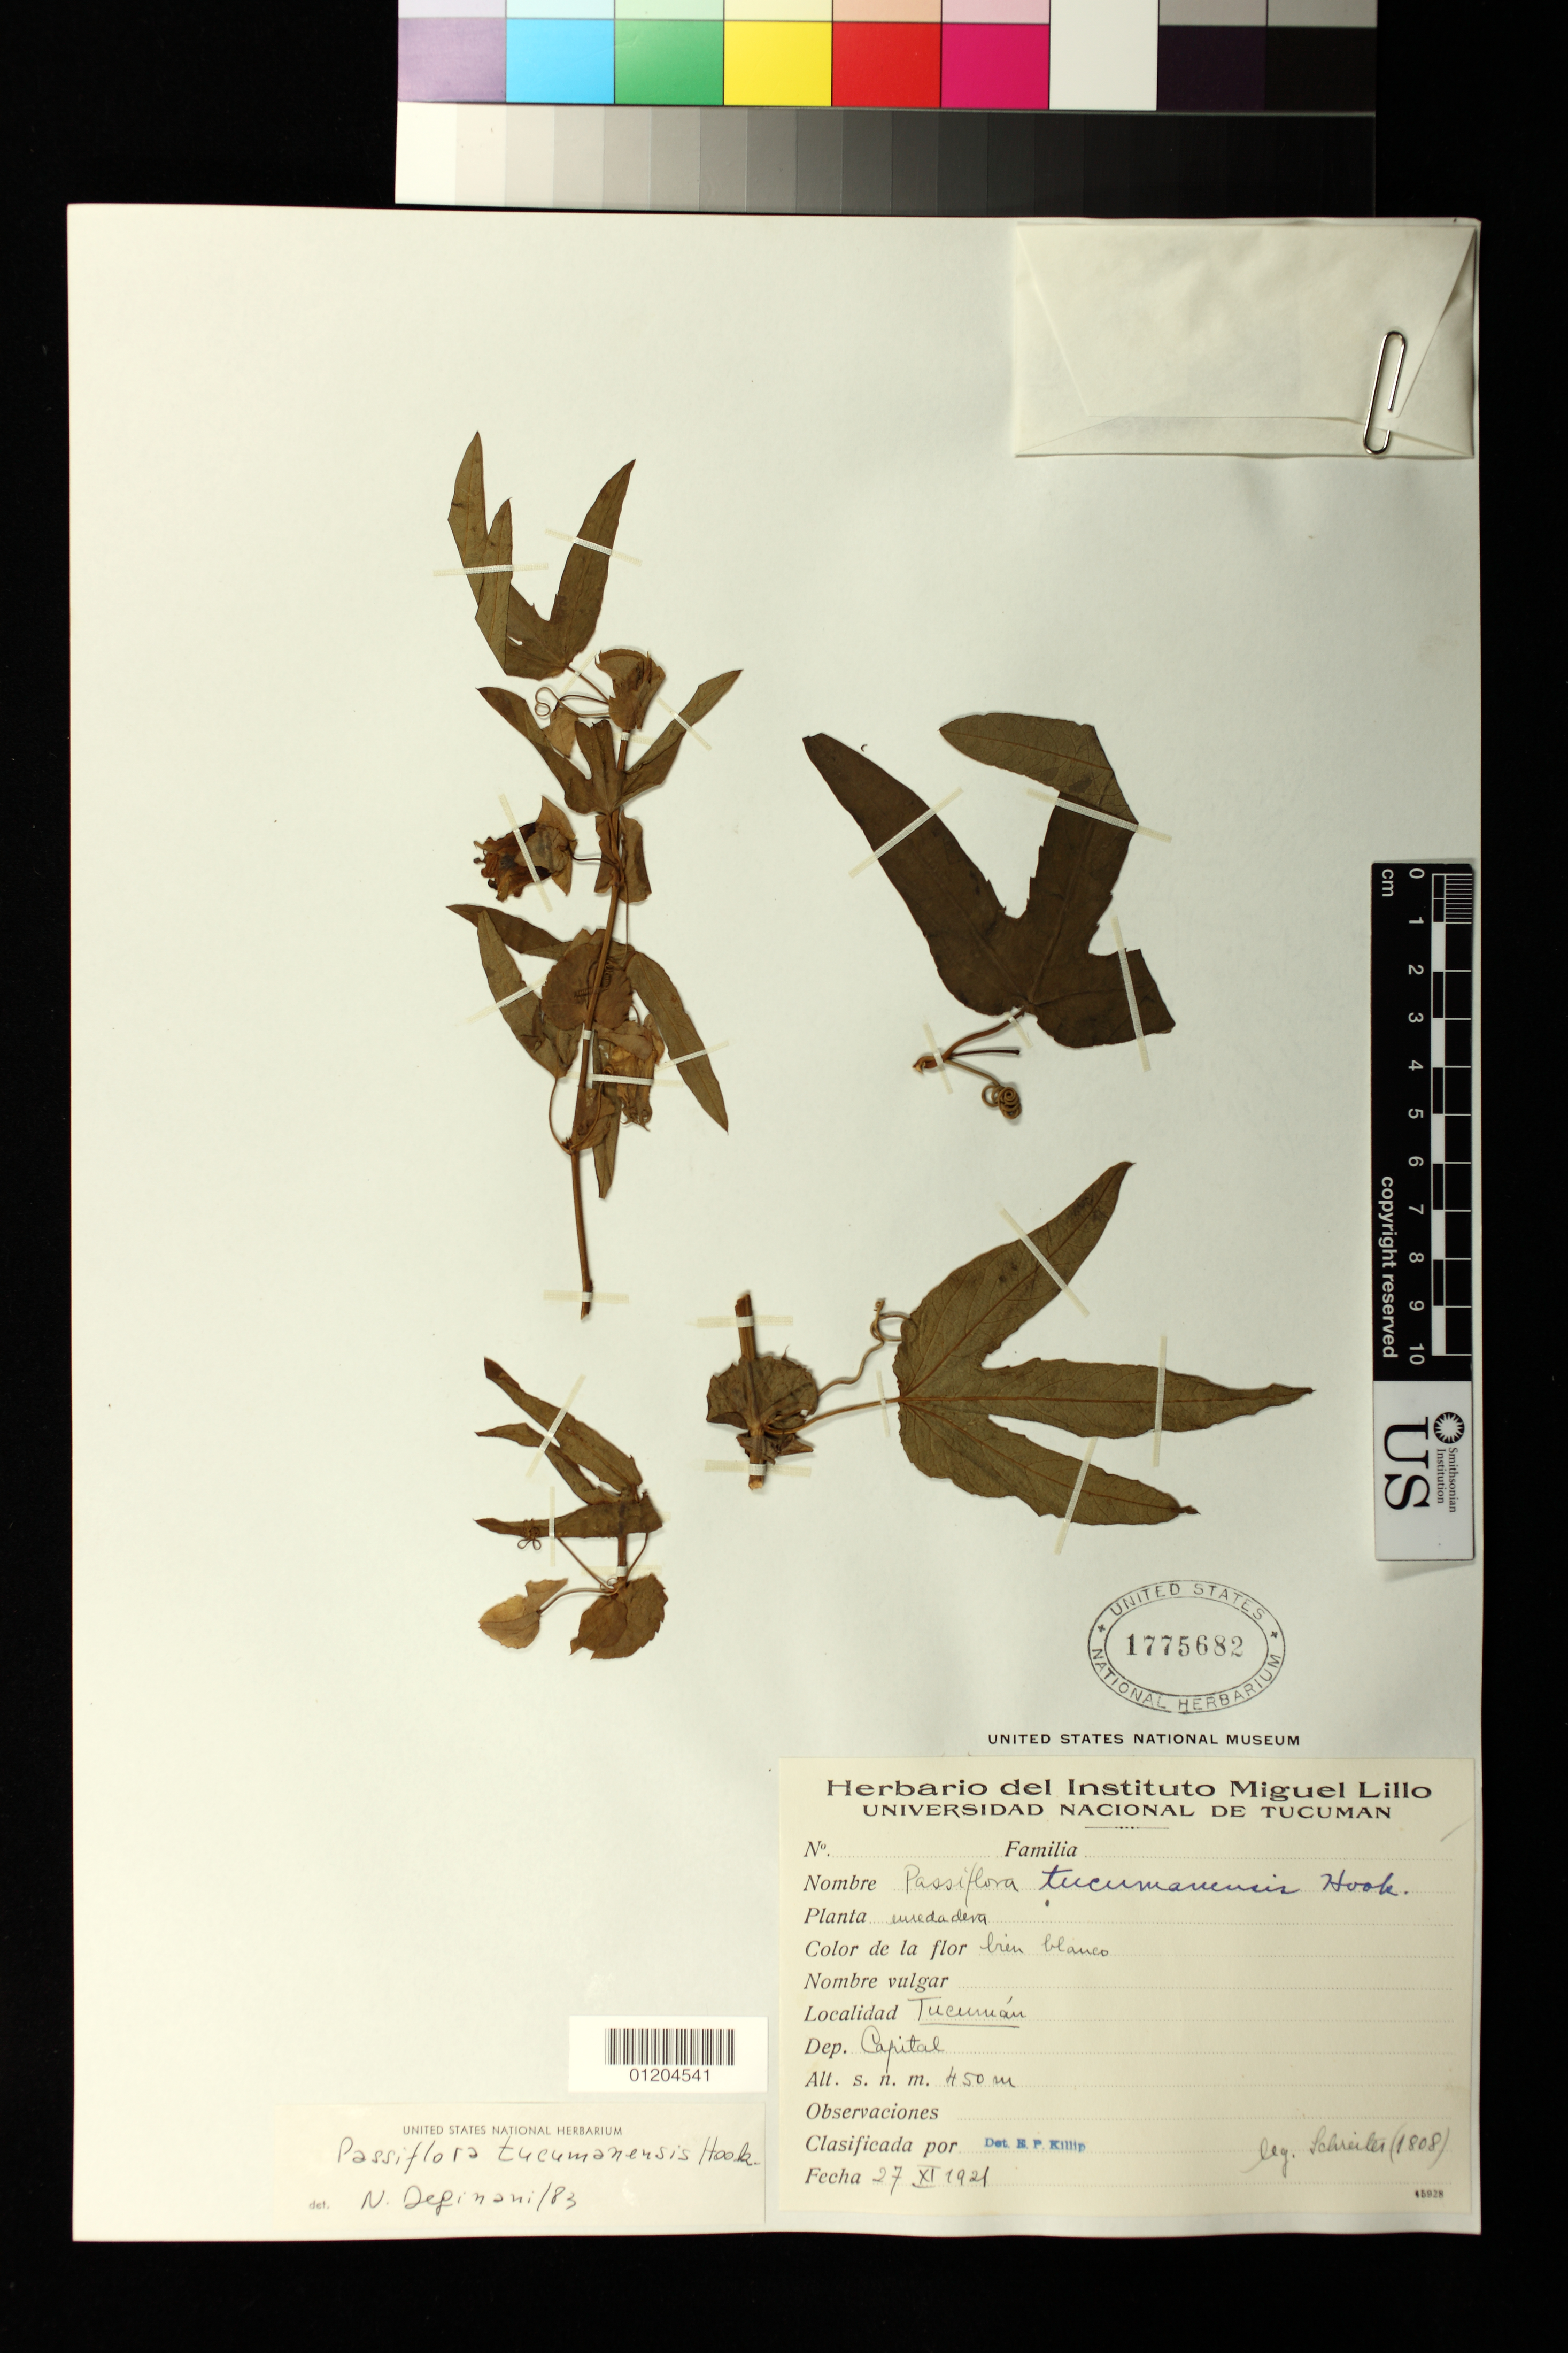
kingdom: Plantae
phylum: Tracheophyta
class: Magnoliopsida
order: Malpighiales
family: Passifloraceae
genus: Passiflora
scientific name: Passiflora tucumanensis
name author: Hook.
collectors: R. Schreiter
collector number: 1808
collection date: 1921-11-27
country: Argentina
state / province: Tucuman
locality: Capital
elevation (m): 450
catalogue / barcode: US 1775682